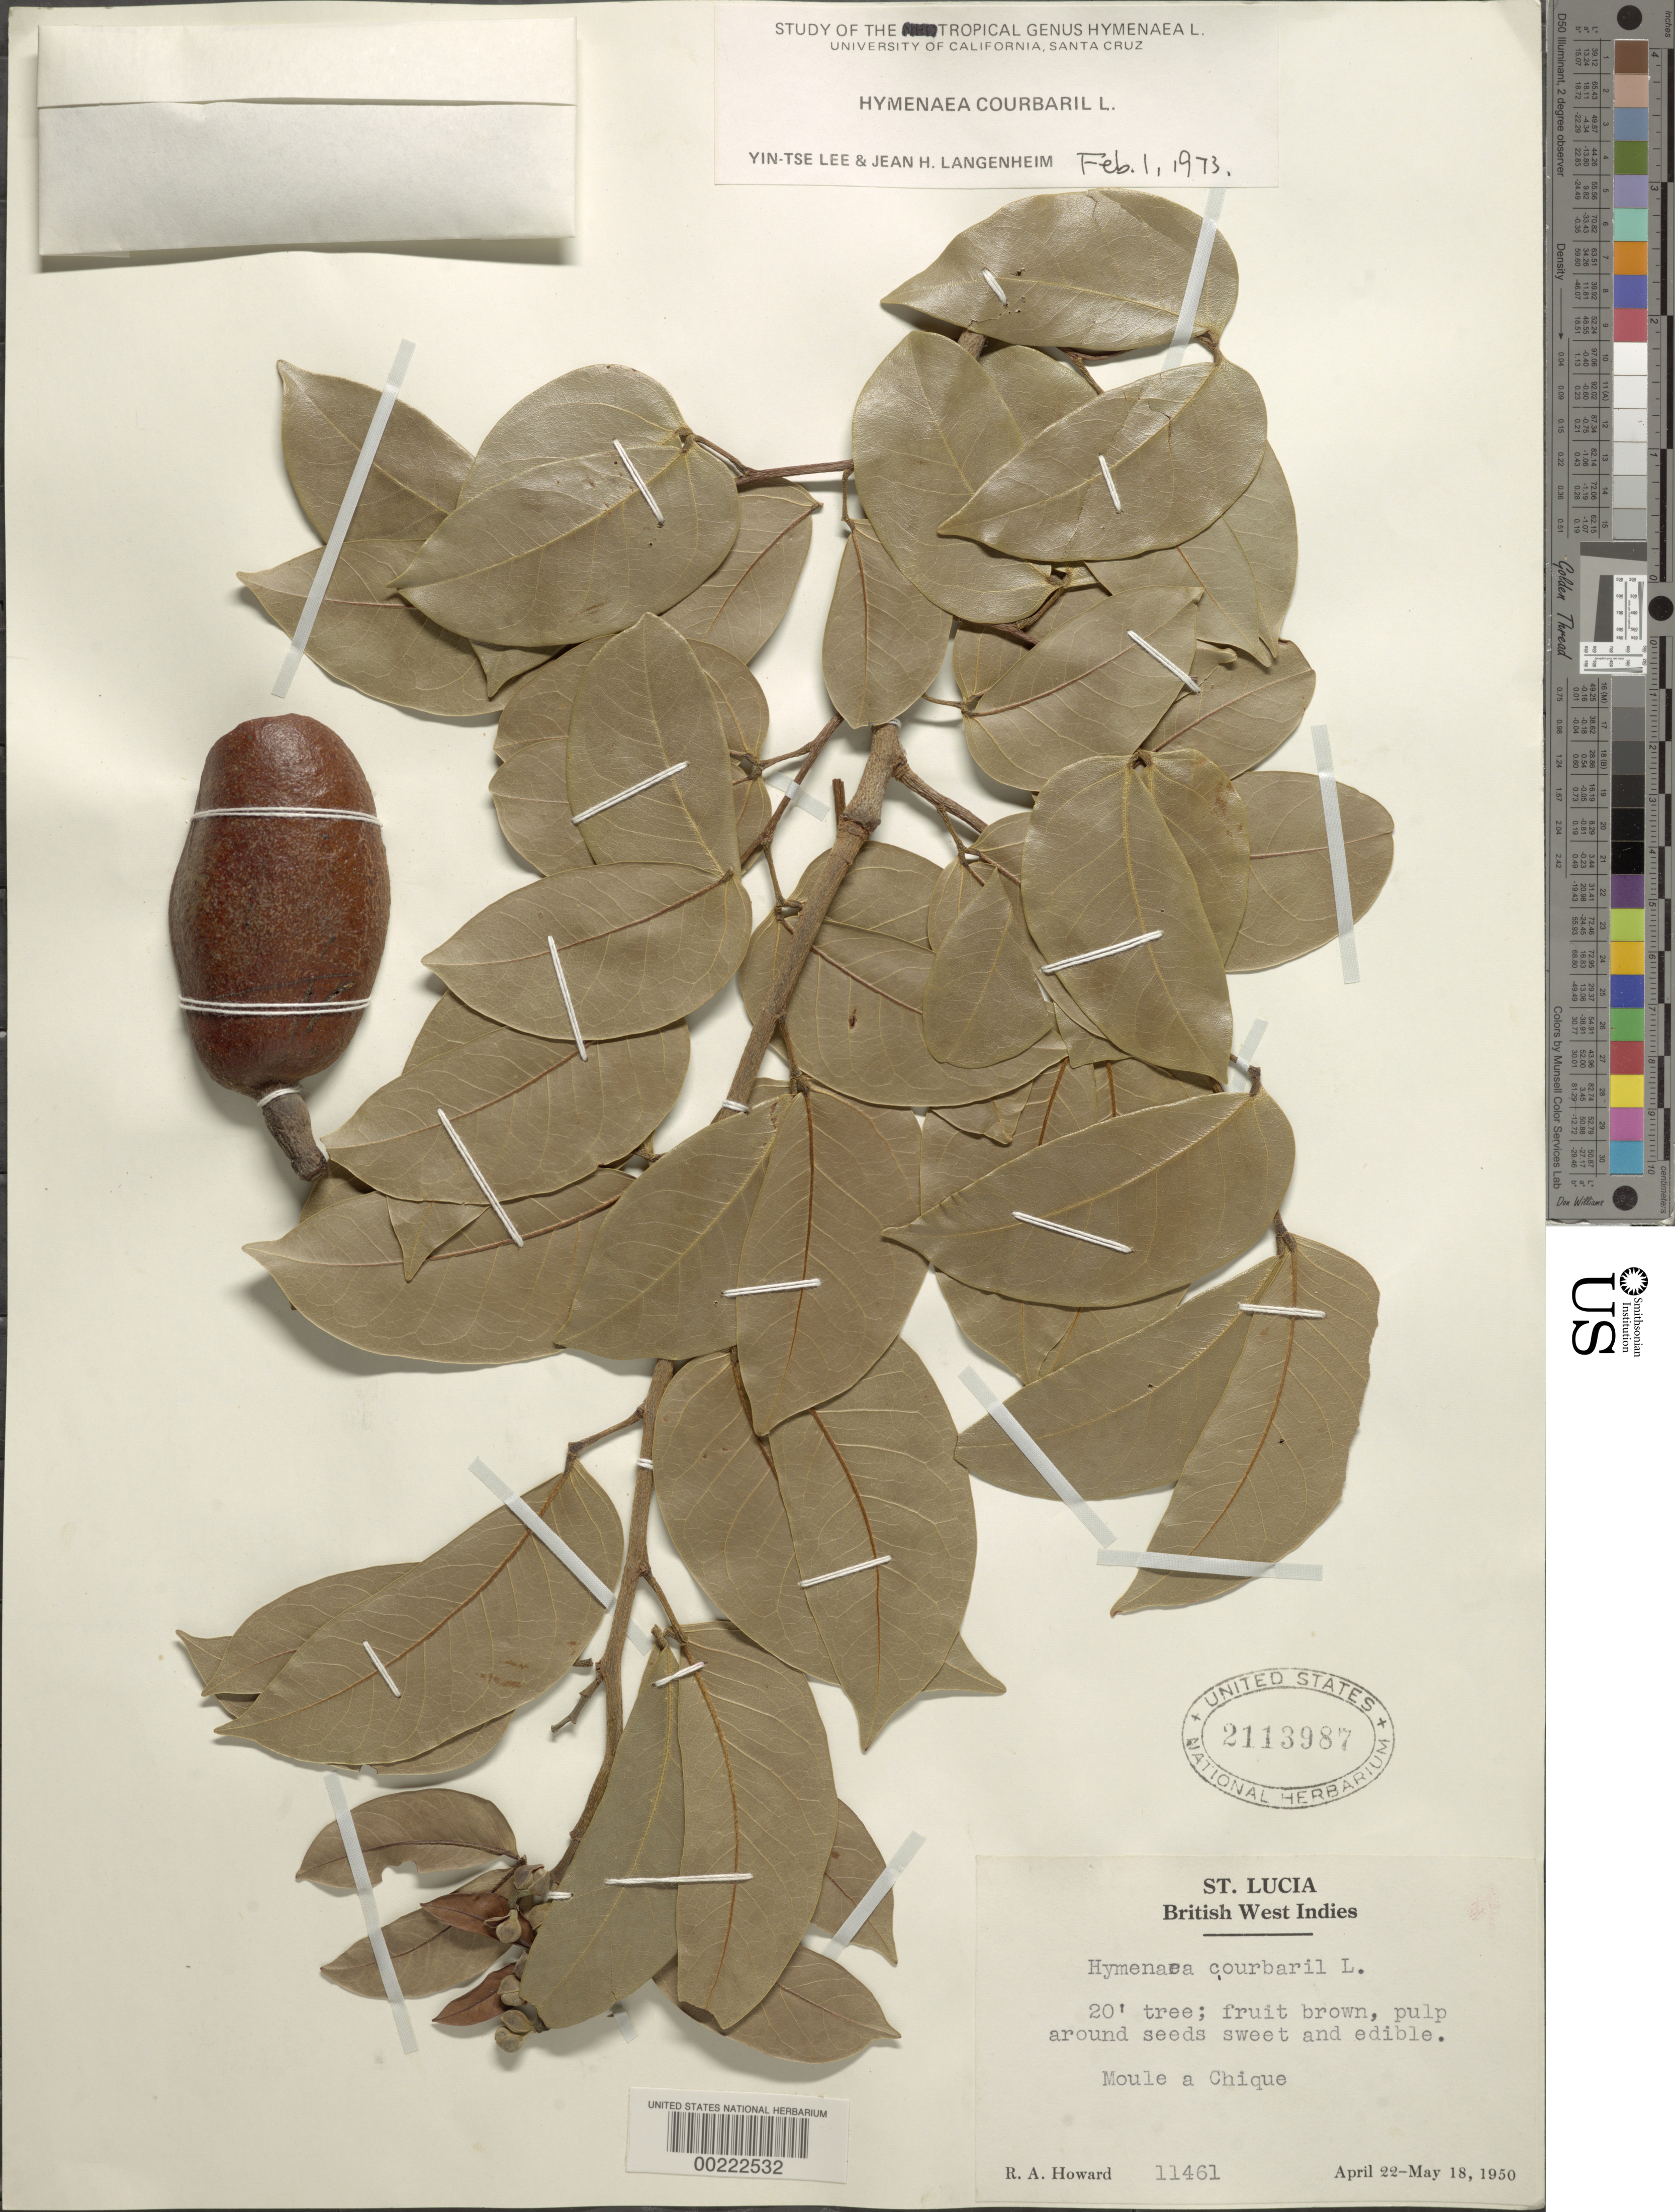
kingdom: Plantae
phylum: Tracheophyta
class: Magnoliopsida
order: Fabales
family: Fabaceae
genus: Hymenaea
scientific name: Hymenaea courbaril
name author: L.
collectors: R. A. Howard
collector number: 11461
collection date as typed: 22 Apr 1950 to 18 May 1950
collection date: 1950-04-22/1950-05-18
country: St. Lucia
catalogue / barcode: US 2113987